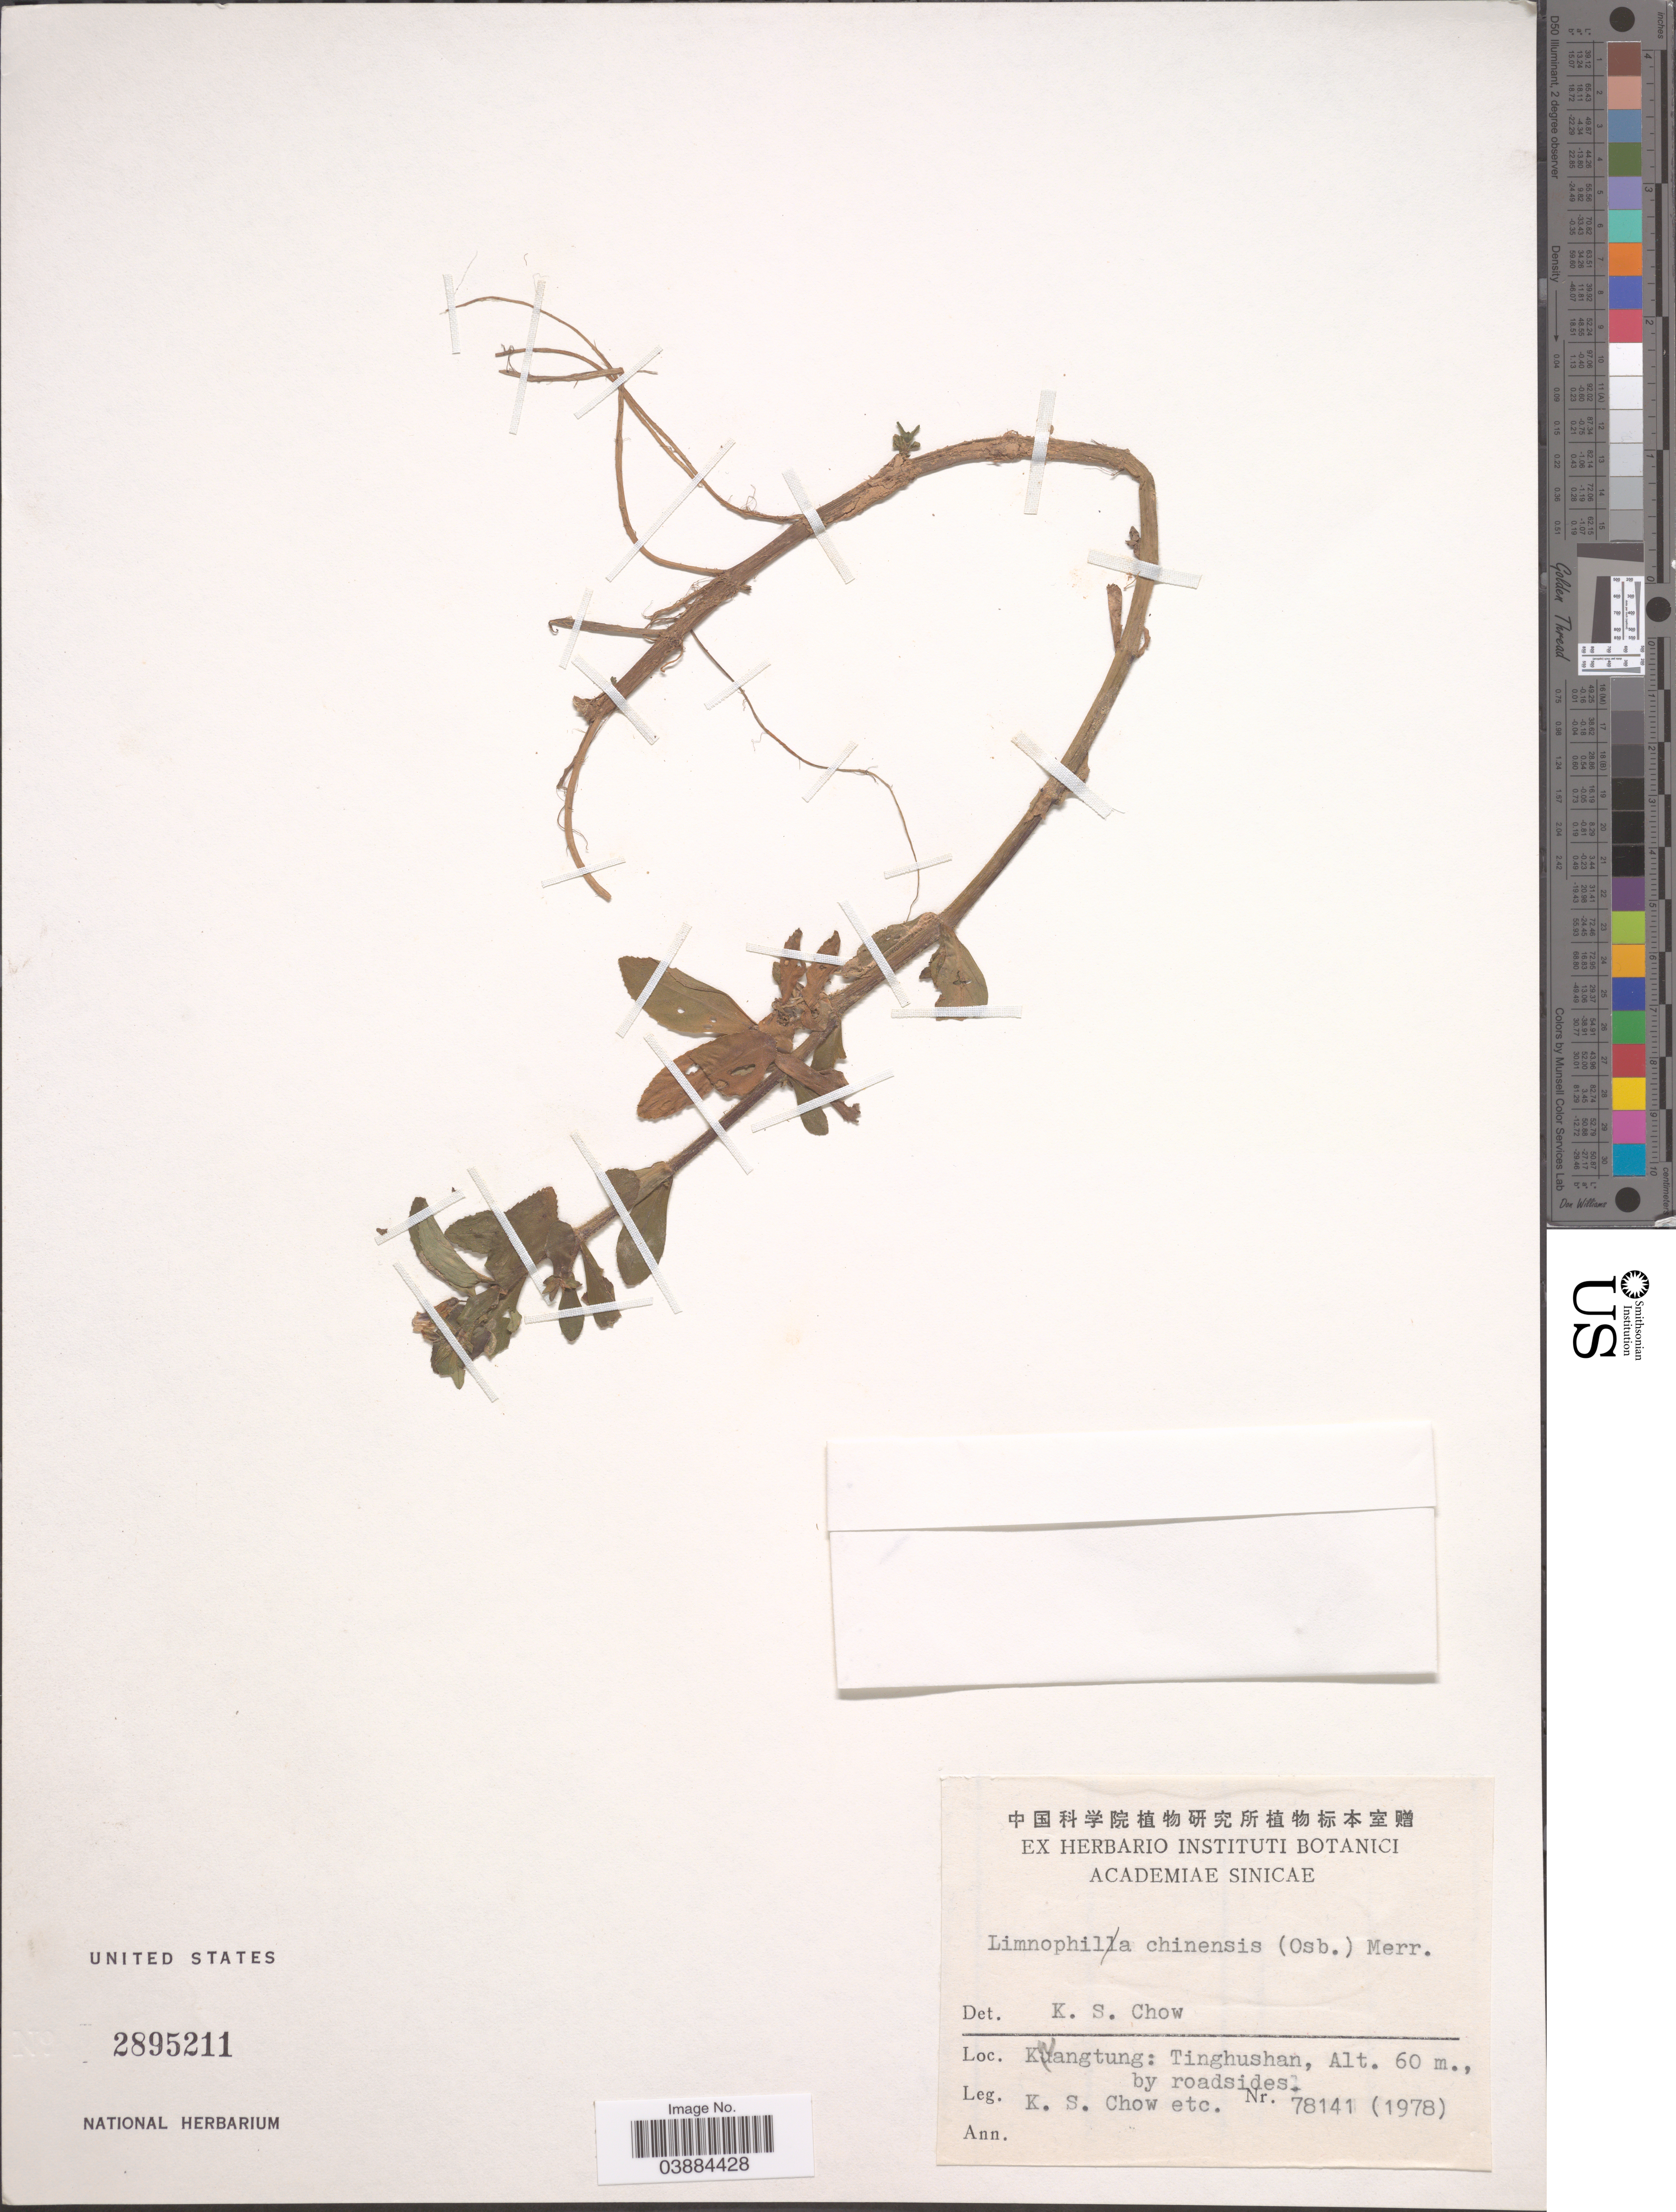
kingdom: Plantae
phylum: Tracheophyta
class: Magnoliopsida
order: Lamiales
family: Plantaginaceae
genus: Limnophila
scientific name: Limnophila chinensis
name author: (Osbeck) Merr.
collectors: K. S. Chow & et al.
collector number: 78141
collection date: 1978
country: China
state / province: Guangdong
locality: Kwangtung: Tinghushan.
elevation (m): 60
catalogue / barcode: US 2895211